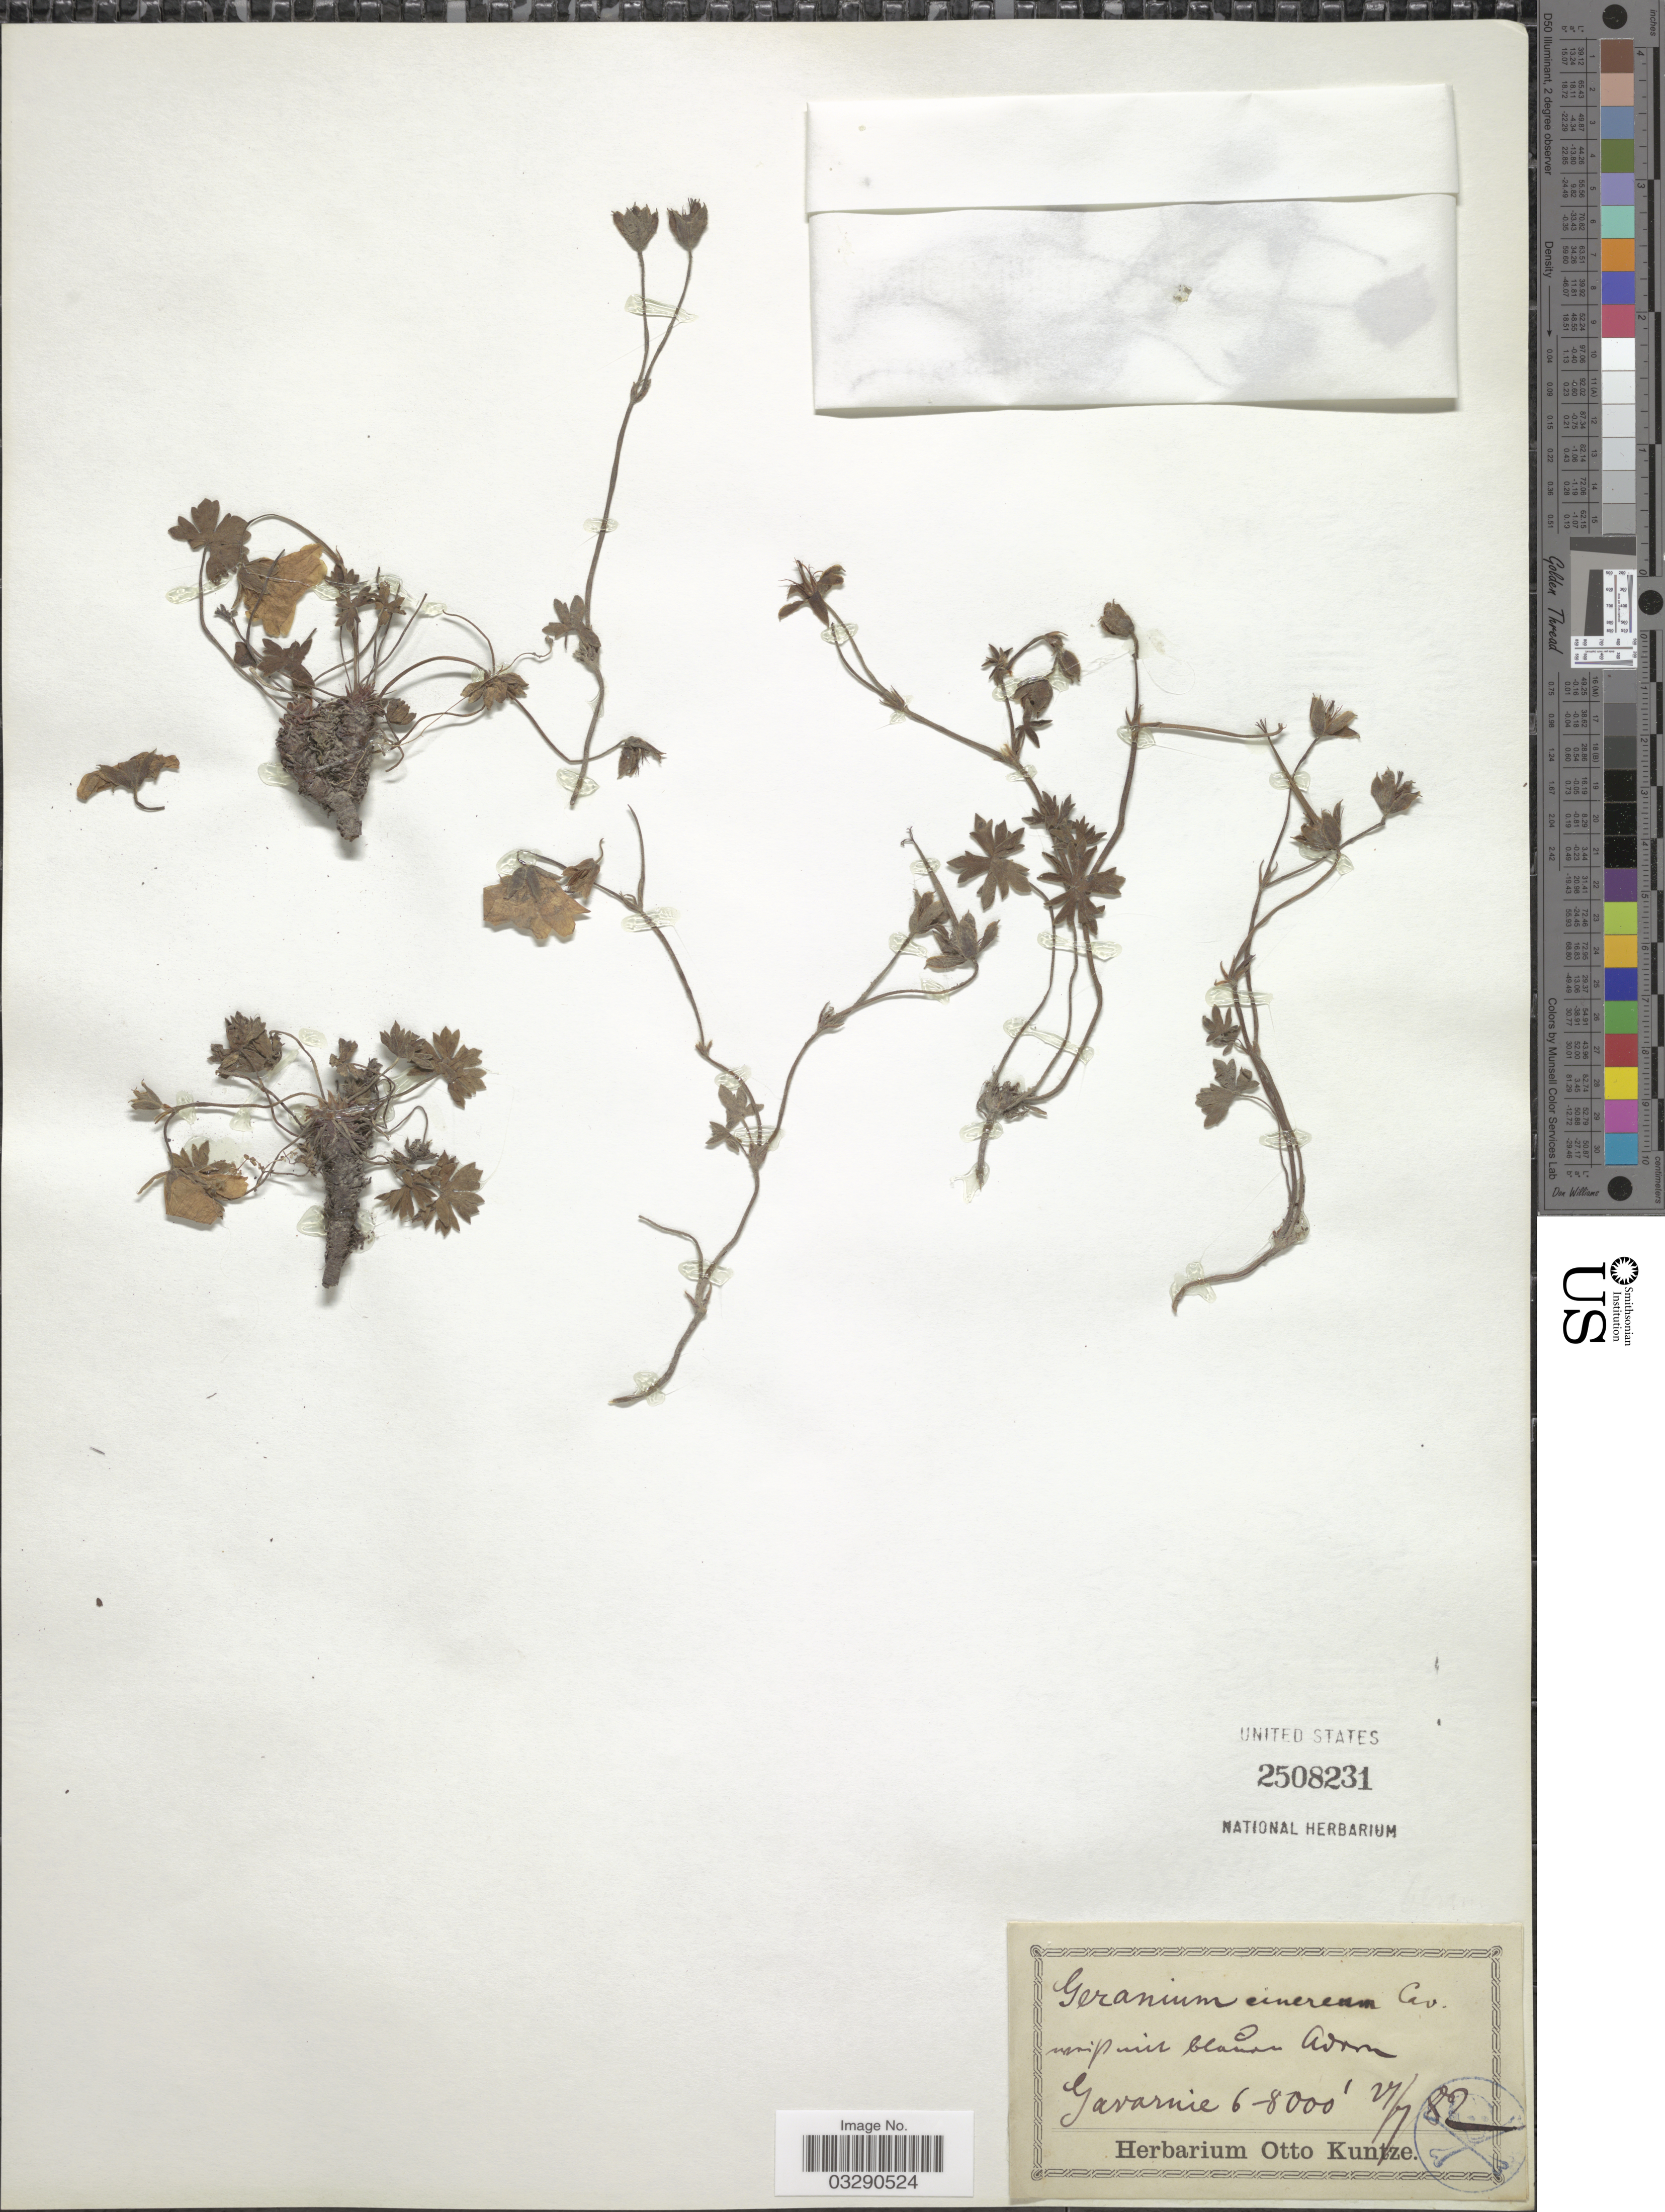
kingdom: Plantae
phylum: Tracheophyta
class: Magnoliopsida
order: Geraniales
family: Geraniaceae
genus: Geranium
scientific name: Geranium cinereum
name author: Cav.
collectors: ex herb. Otto Kuntze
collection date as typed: Transcribed d/m/y: 7/6/82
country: France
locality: Gavarnie.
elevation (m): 1829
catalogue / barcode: US 2508231